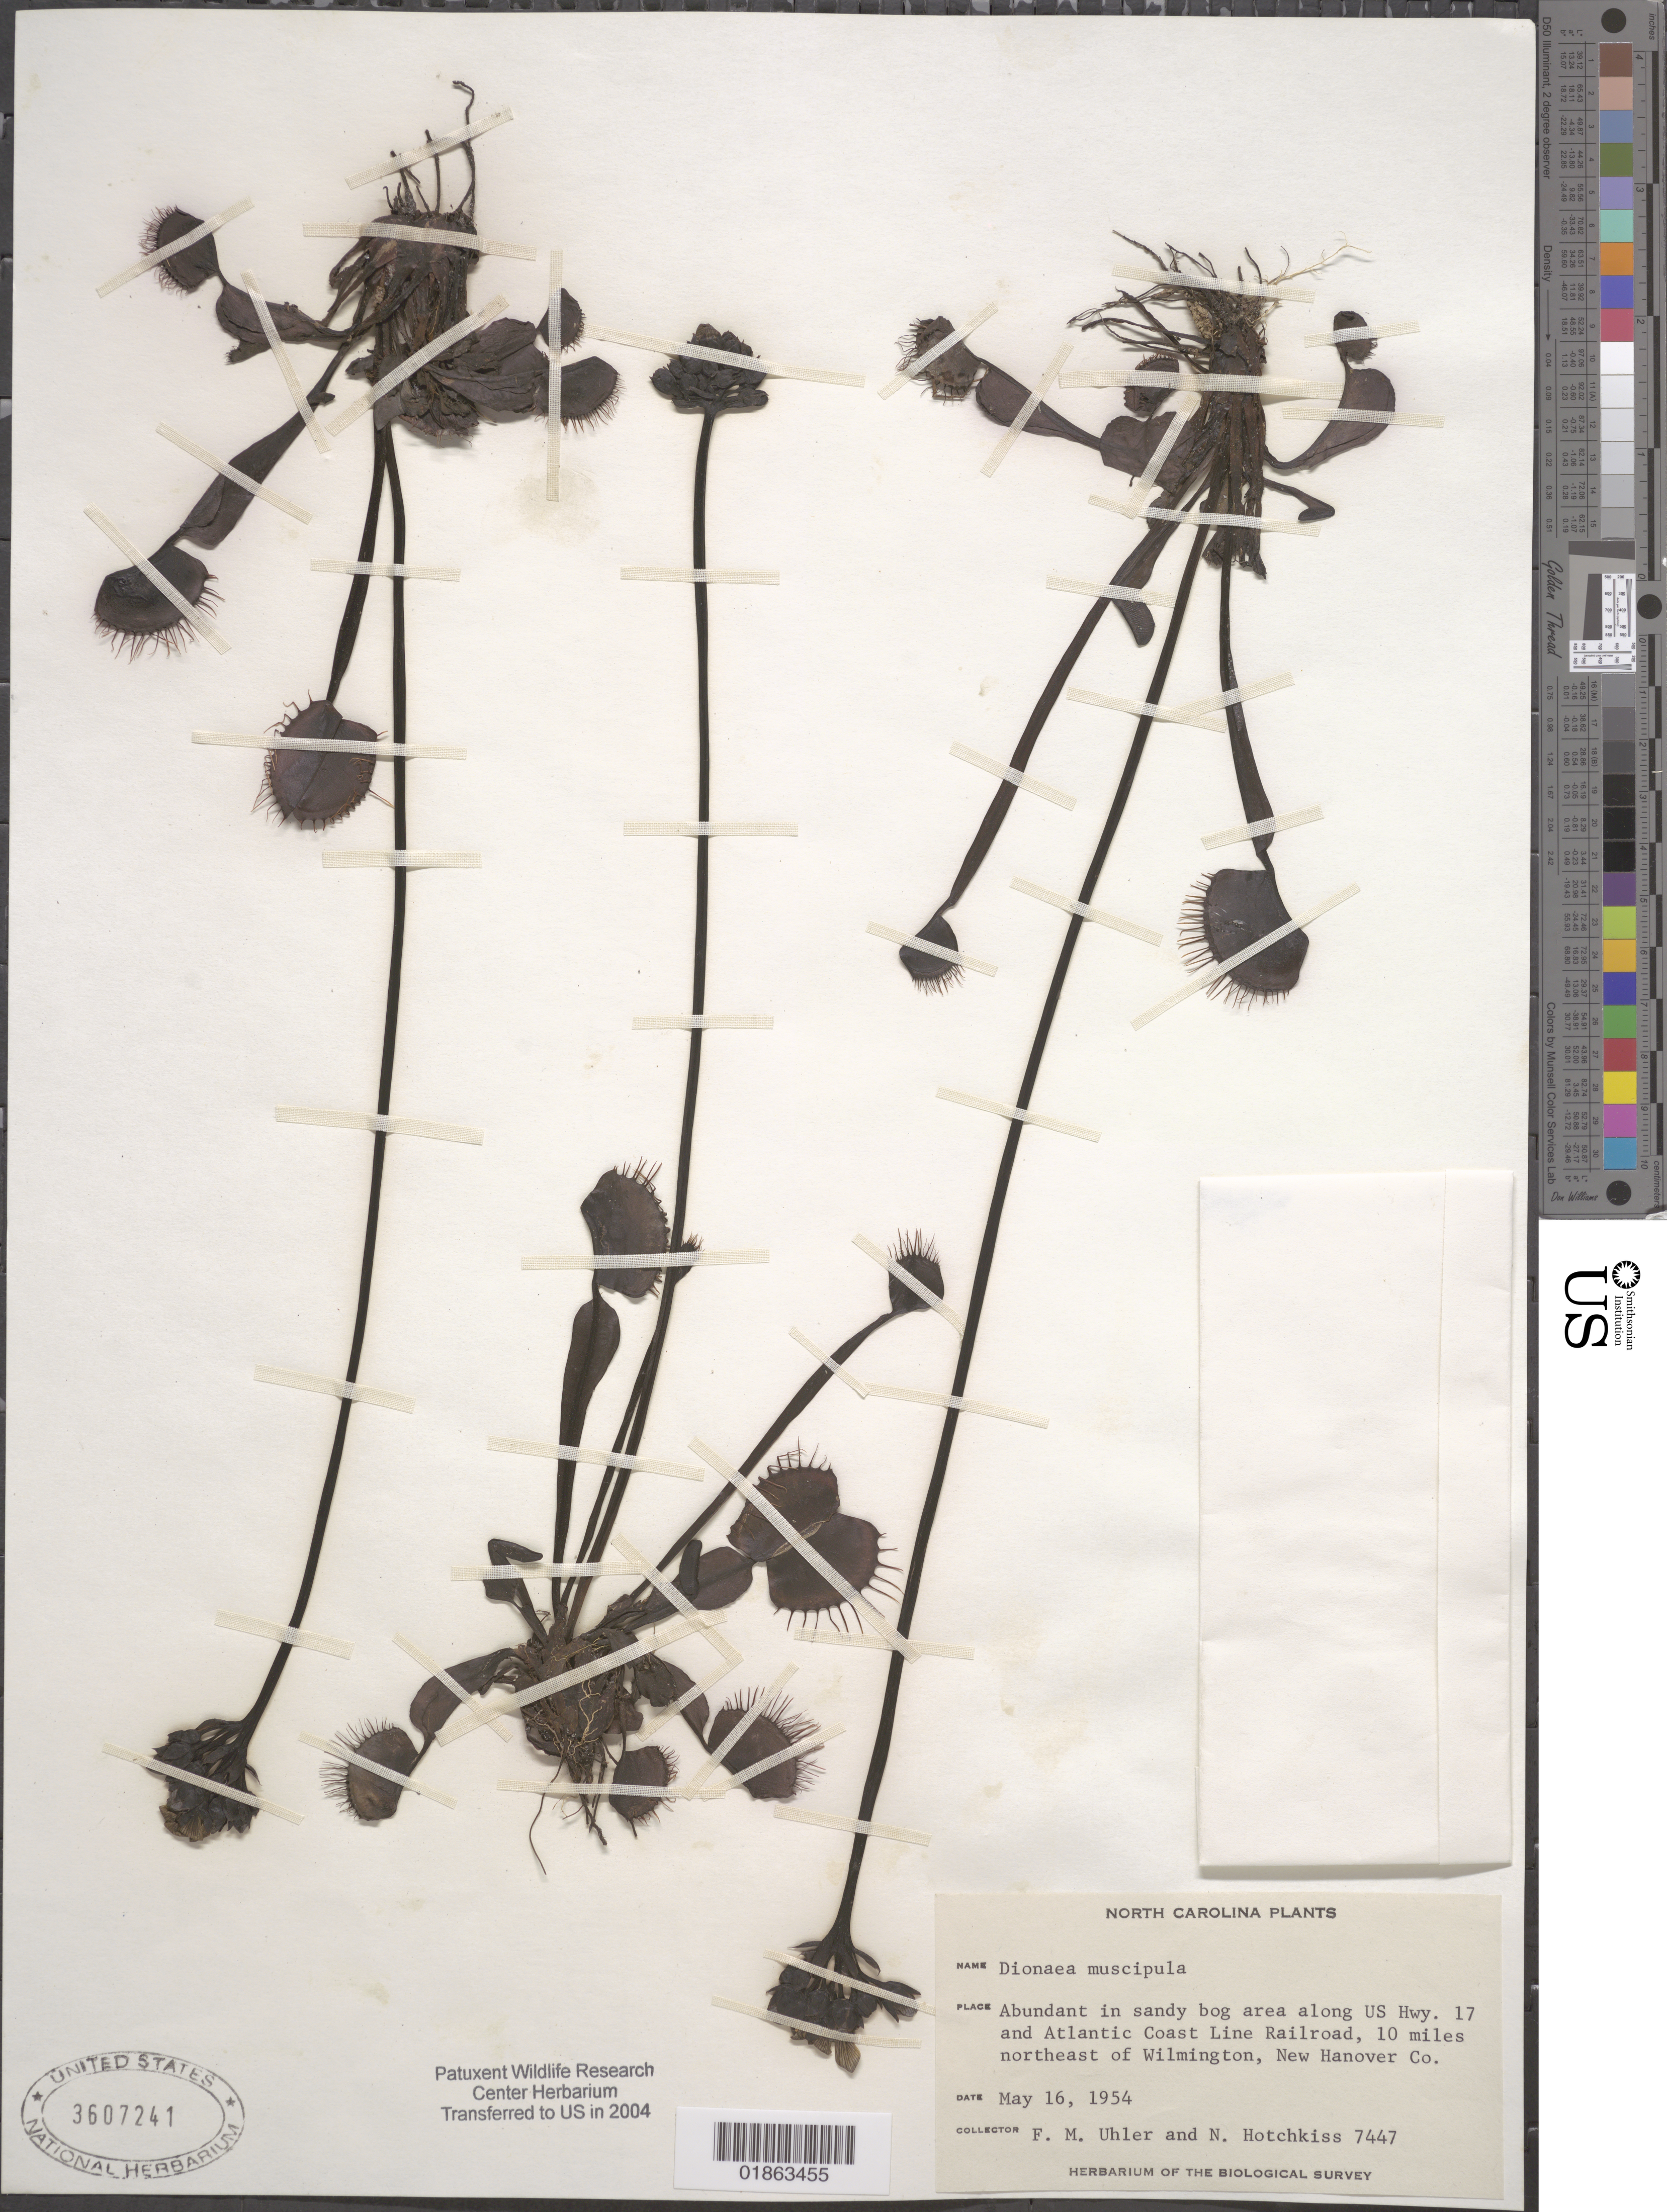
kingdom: Plantae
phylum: Tracheophyta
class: Magnoliopsida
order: Caryophyllales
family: Droseraceae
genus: Dionaea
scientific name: Dionaea muscipula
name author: J. Ellis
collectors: F. M. Uhler & N. Hotchkiss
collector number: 7447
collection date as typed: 16 May 1954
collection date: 1954-05-16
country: United States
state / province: North Carolina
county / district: New Hanover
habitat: Abundant in sandy bog area.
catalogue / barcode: US 3607241